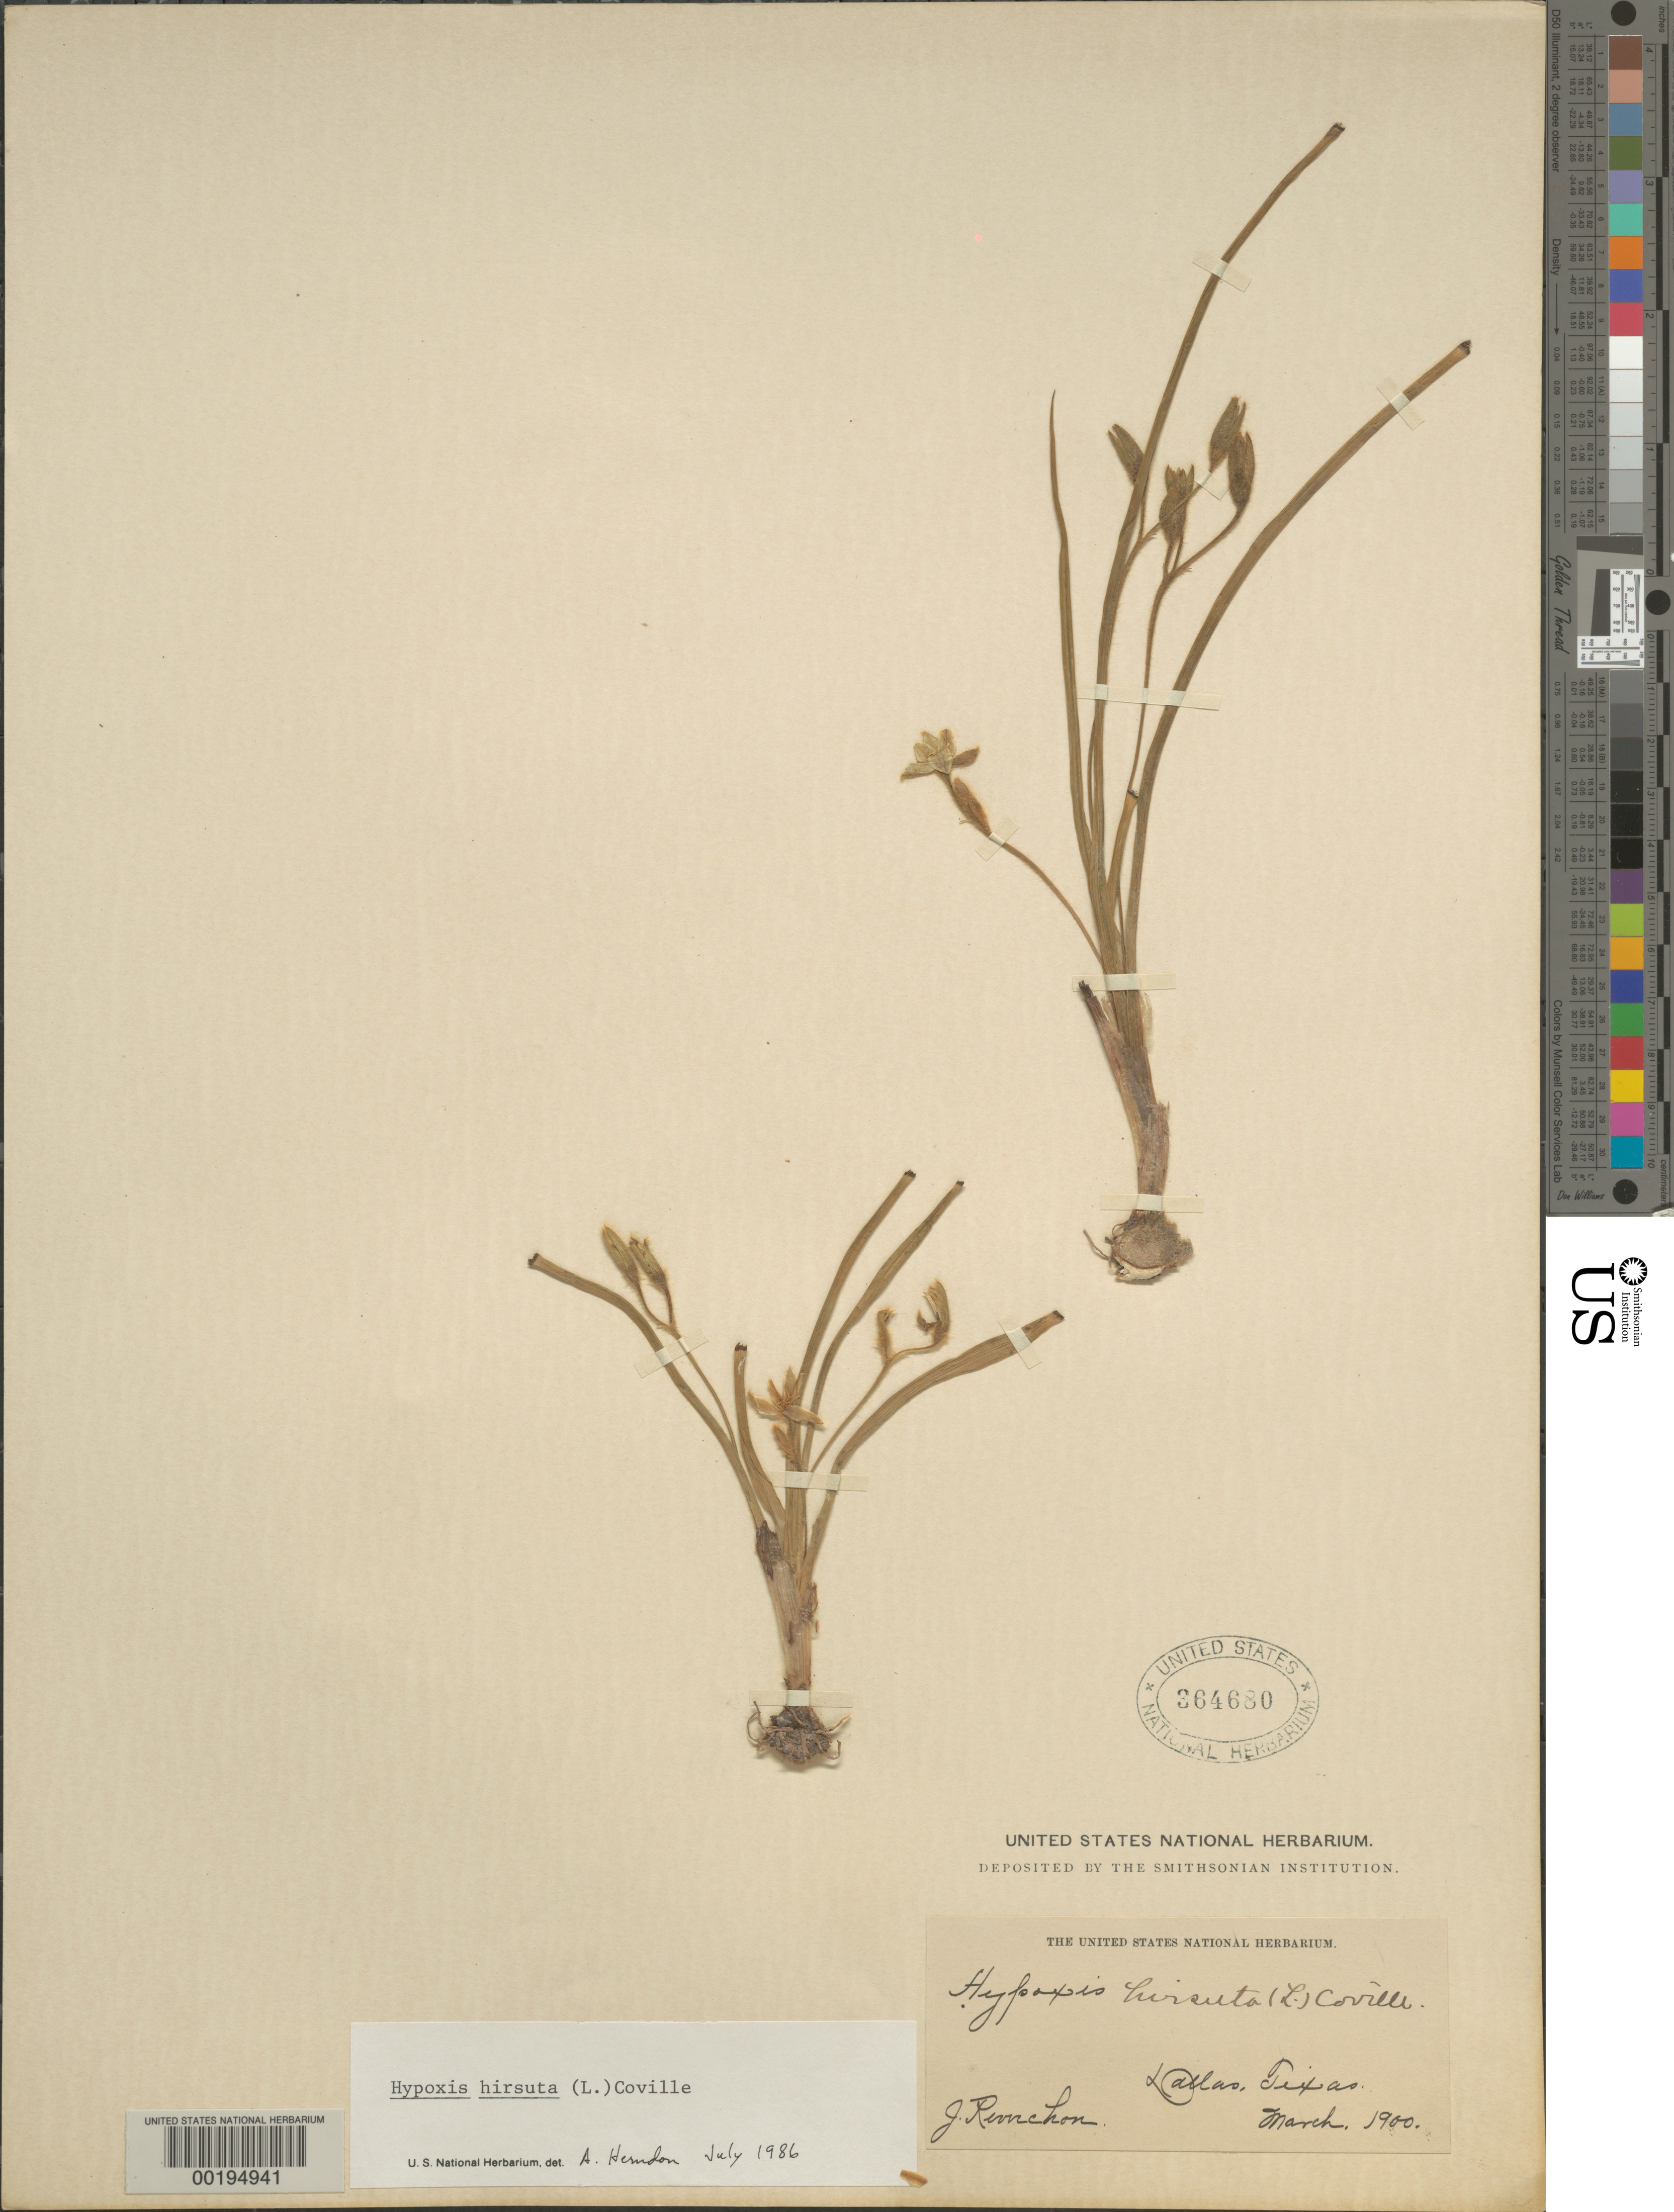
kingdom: Plantae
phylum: Tracheophyta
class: Liliopsida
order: Asparagales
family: Hypoxidaceae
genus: Hypoxis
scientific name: Hypoxis hirsuta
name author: (L.) Coville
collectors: J. Reverchon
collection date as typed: Mar 1900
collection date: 1900-03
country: United States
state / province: Texas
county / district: Dallas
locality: Dallas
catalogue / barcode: US 364680